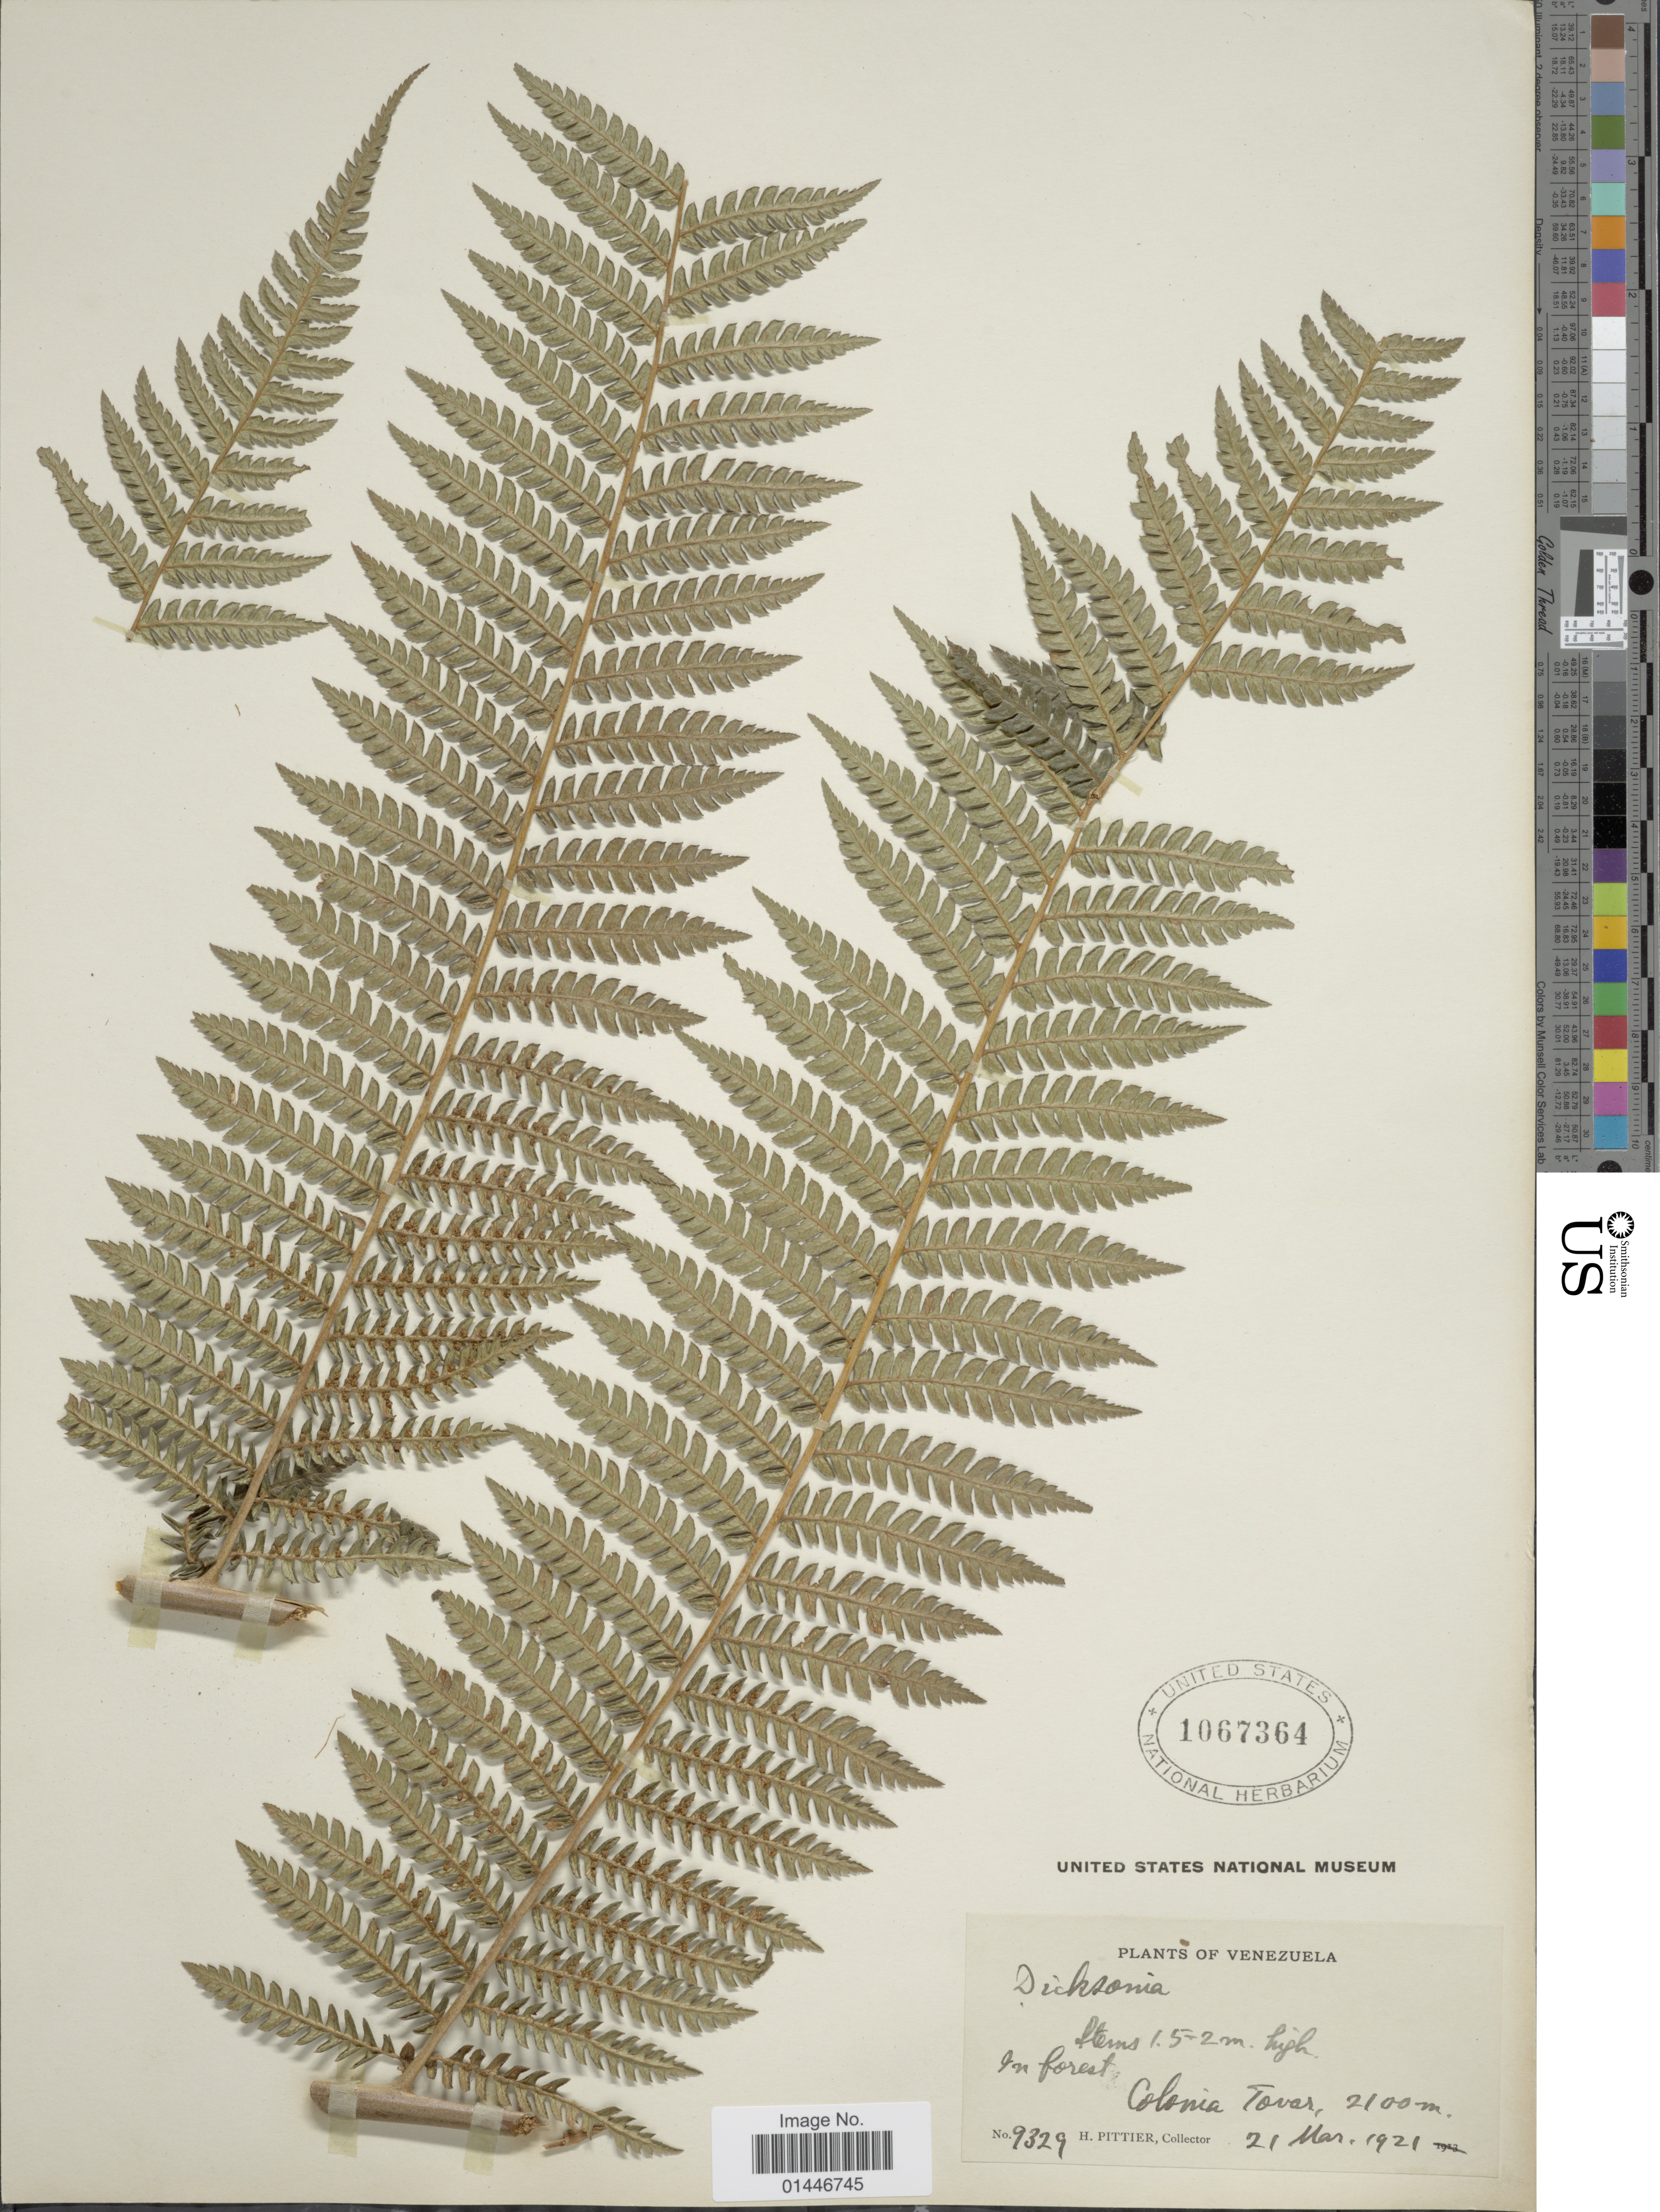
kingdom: Plantae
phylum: Tracheophyta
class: Polypodiopsida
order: Cyatheales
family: Dicksoniaceae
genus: Dicksonia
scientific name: Dicksonia karsteniana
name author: Klotzsch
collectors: H. F. Pittier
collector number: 9329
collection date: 1921-03-21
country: Venezuela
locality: Colonia Tovar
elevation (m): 2100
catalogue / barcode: US 1067364